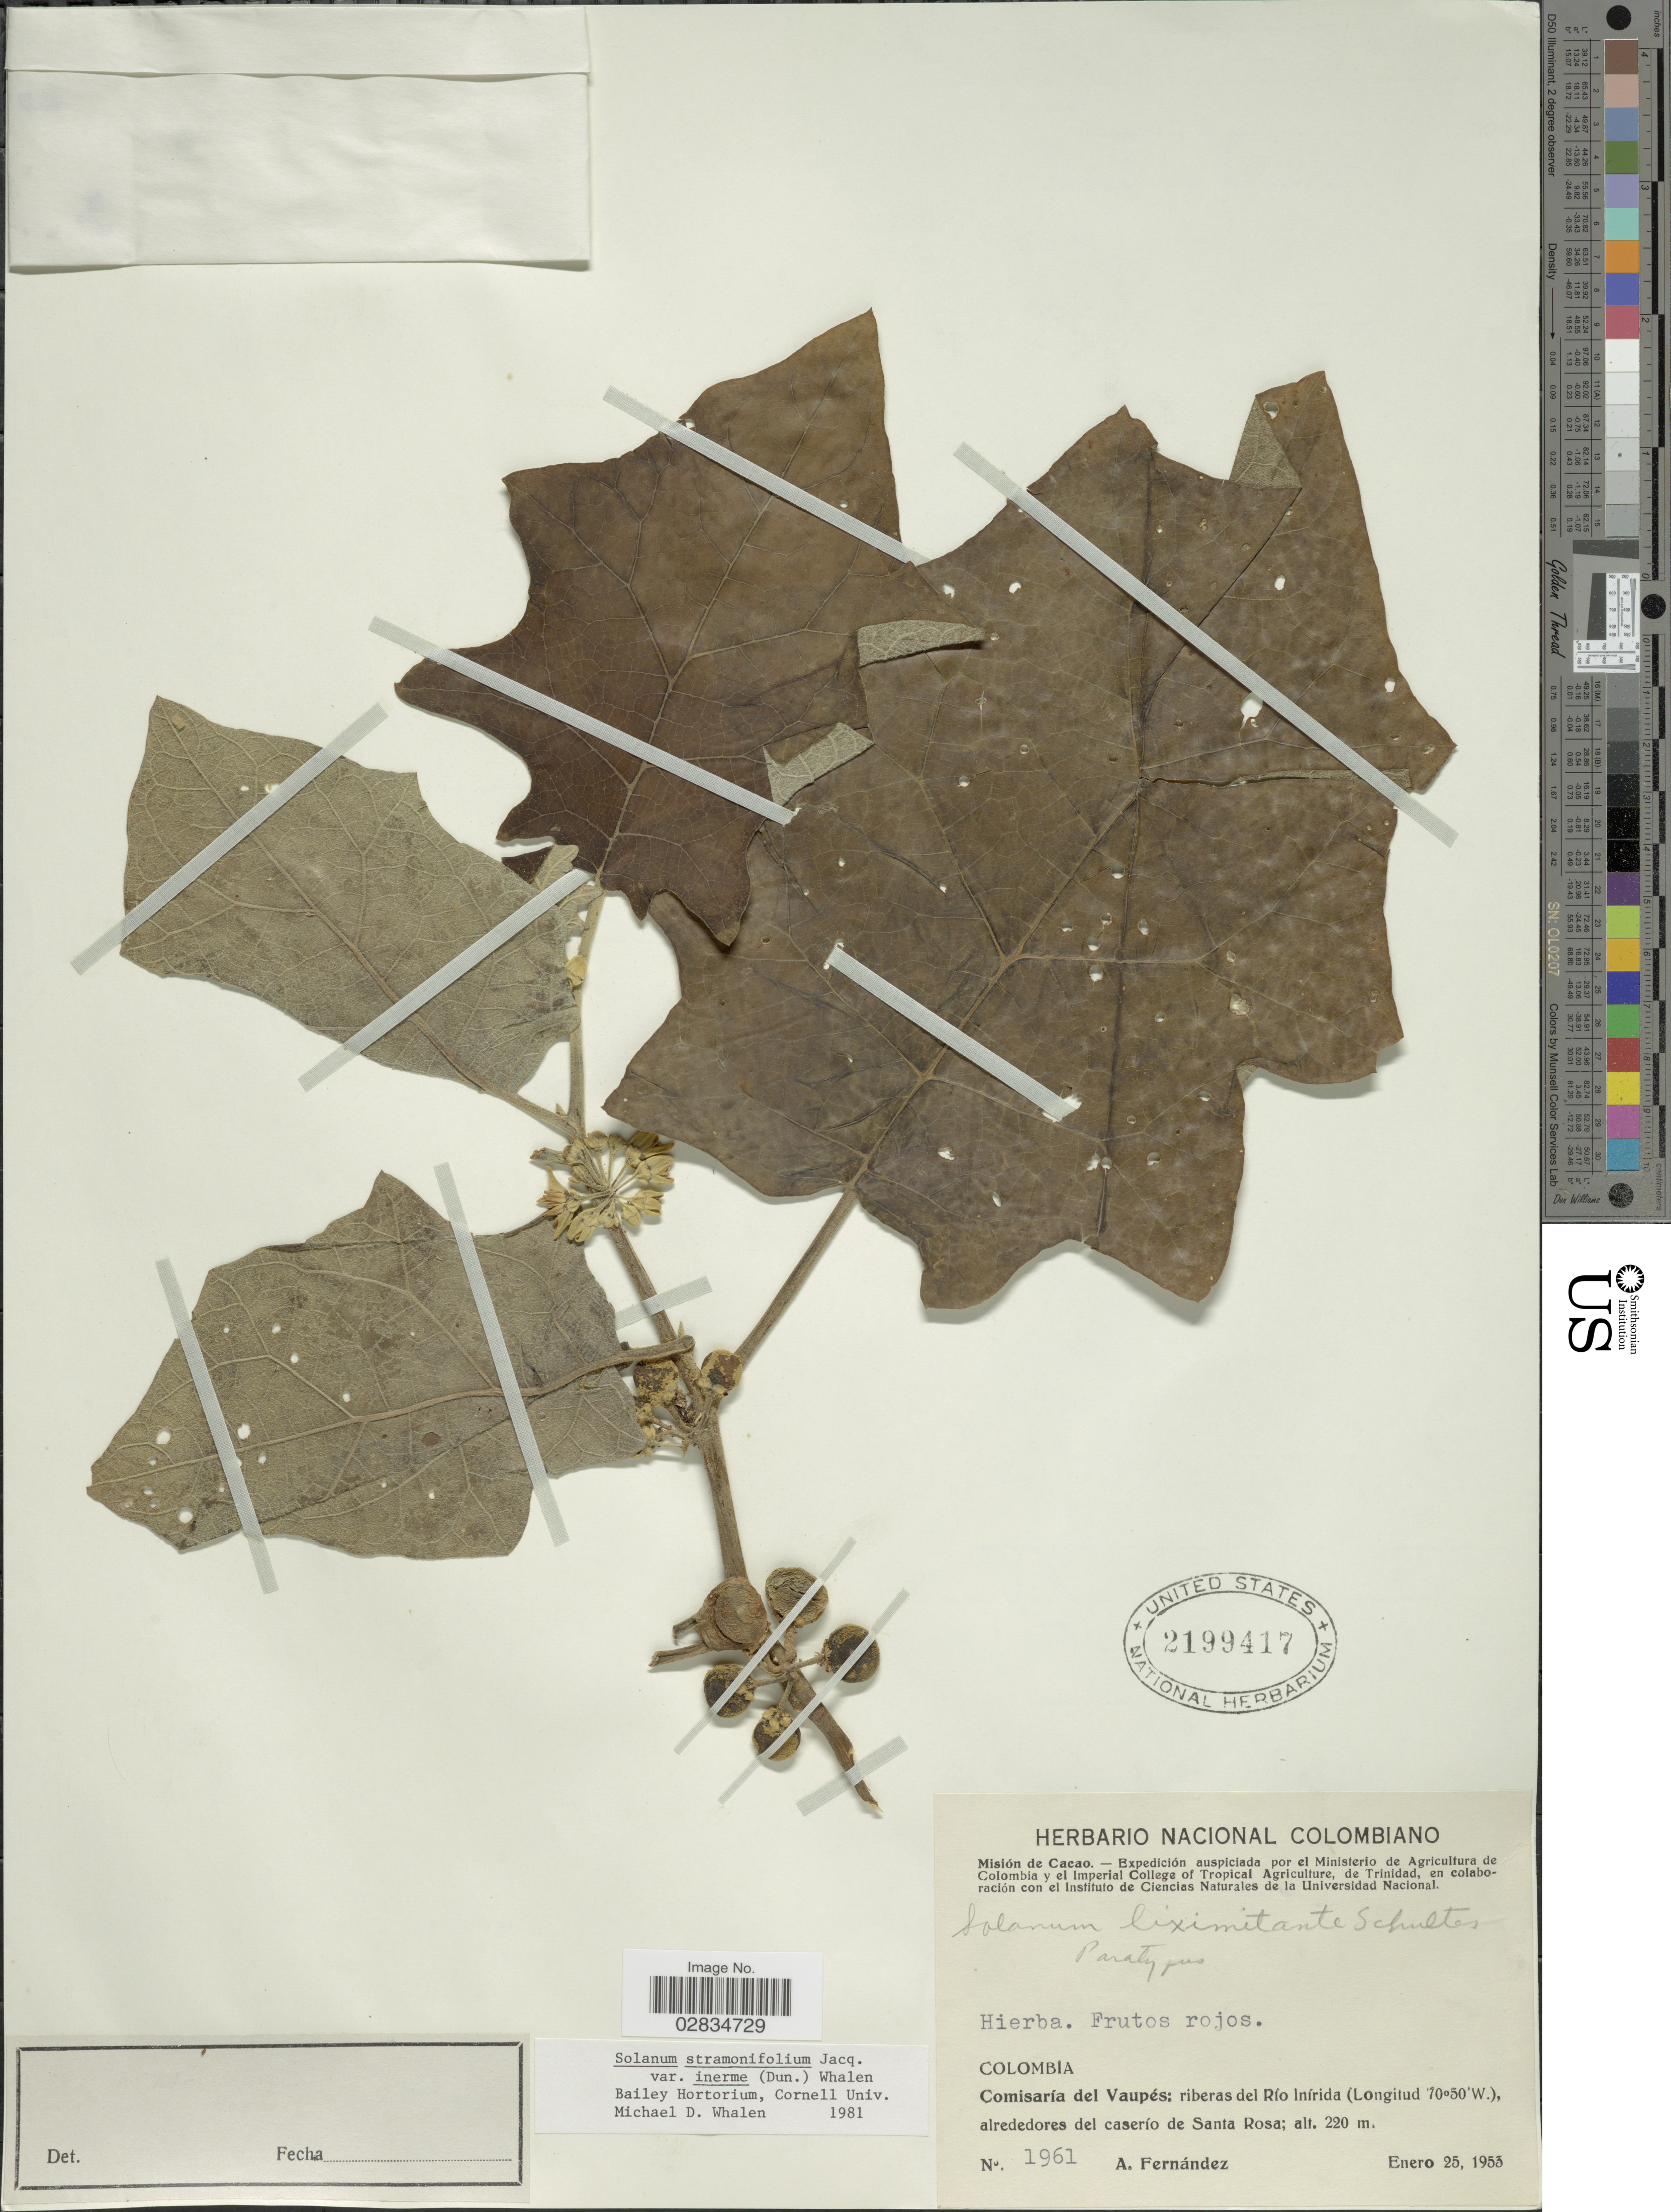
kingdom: Plantae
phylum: Tracheophyta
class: Magnoliopsida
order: Solanales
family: Solanaceae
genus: Solanum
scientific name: Solanum stramoniifolium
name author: Jacq.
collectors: A. Fernández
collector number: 1961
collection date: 1953-01-25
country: Colombia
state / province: Vaupés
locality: Comisaría del Vaupés: riberas del Río Inírida, alrededores del caserío de Santa Rosa.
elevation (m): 220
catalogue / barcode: US 2199417